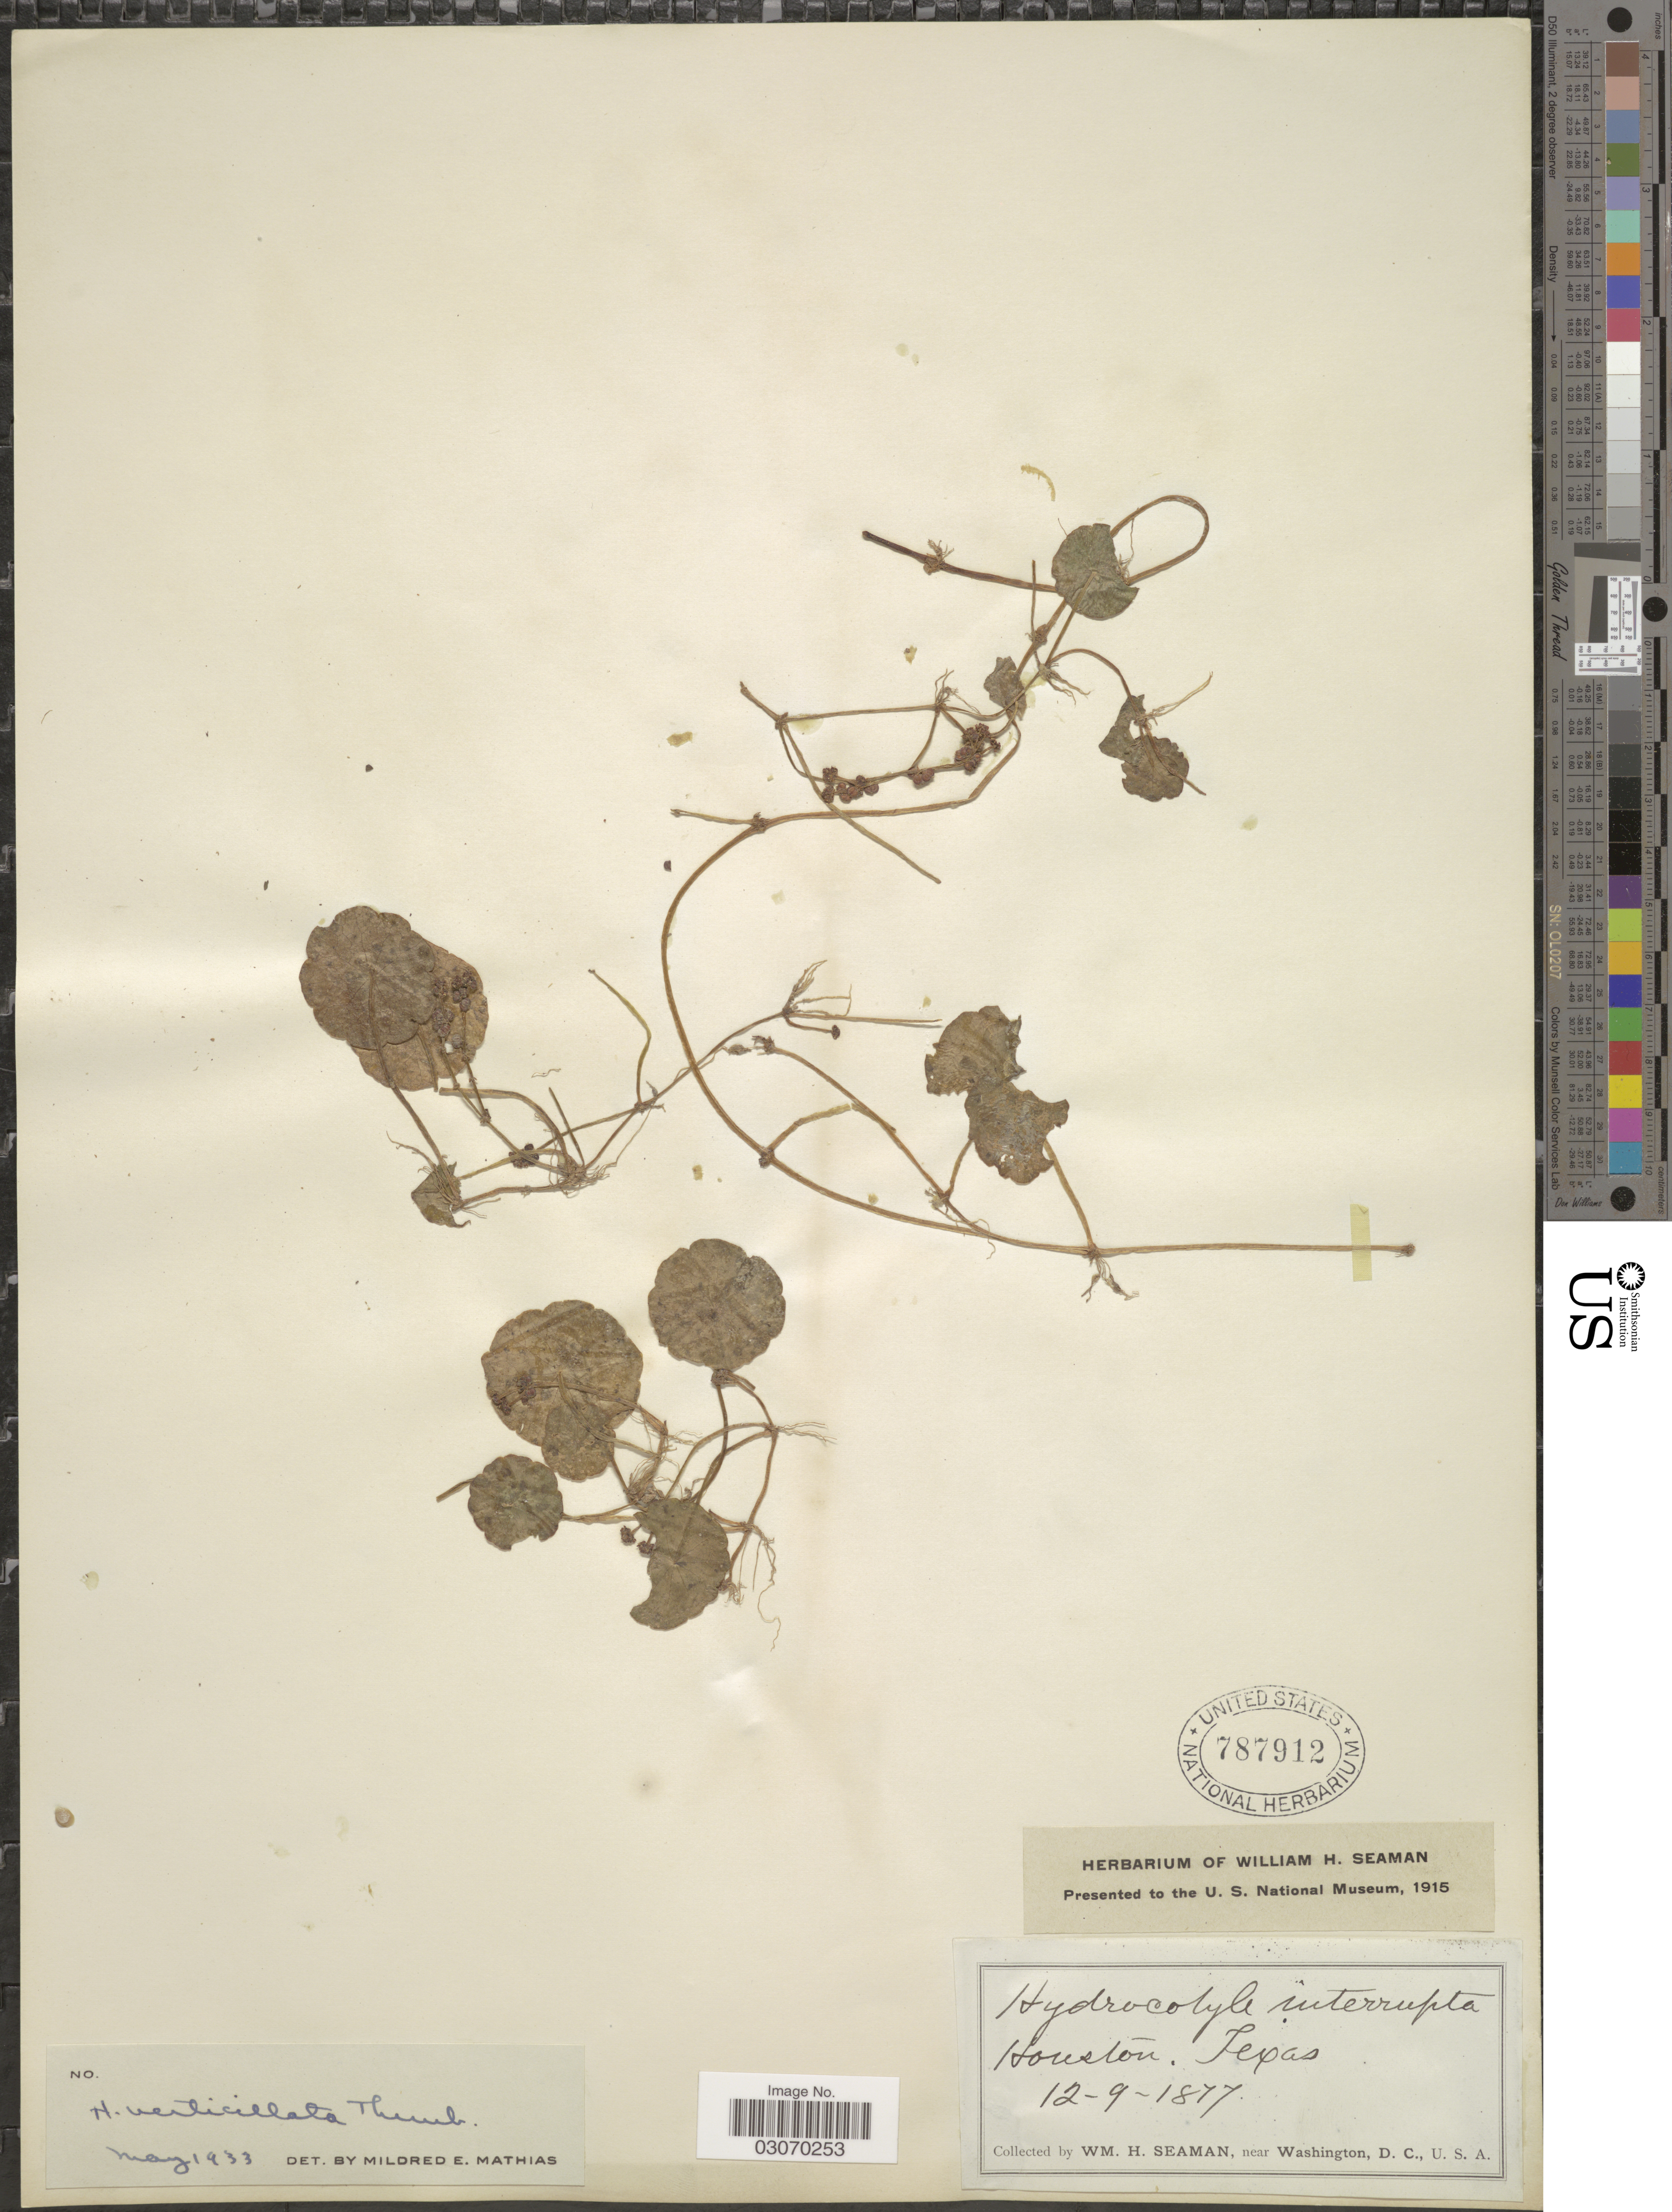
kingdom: Plantae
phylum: Tracheophyta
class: Magnoliopsida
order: Apiales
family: Araliaceae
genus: Hydrocotyle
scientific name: Hydrocotyle verticillata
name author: Thunb.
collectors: W. Seaman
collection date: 1877-12-09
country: United States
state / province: Texas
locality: Houston.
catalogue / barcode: US 787912